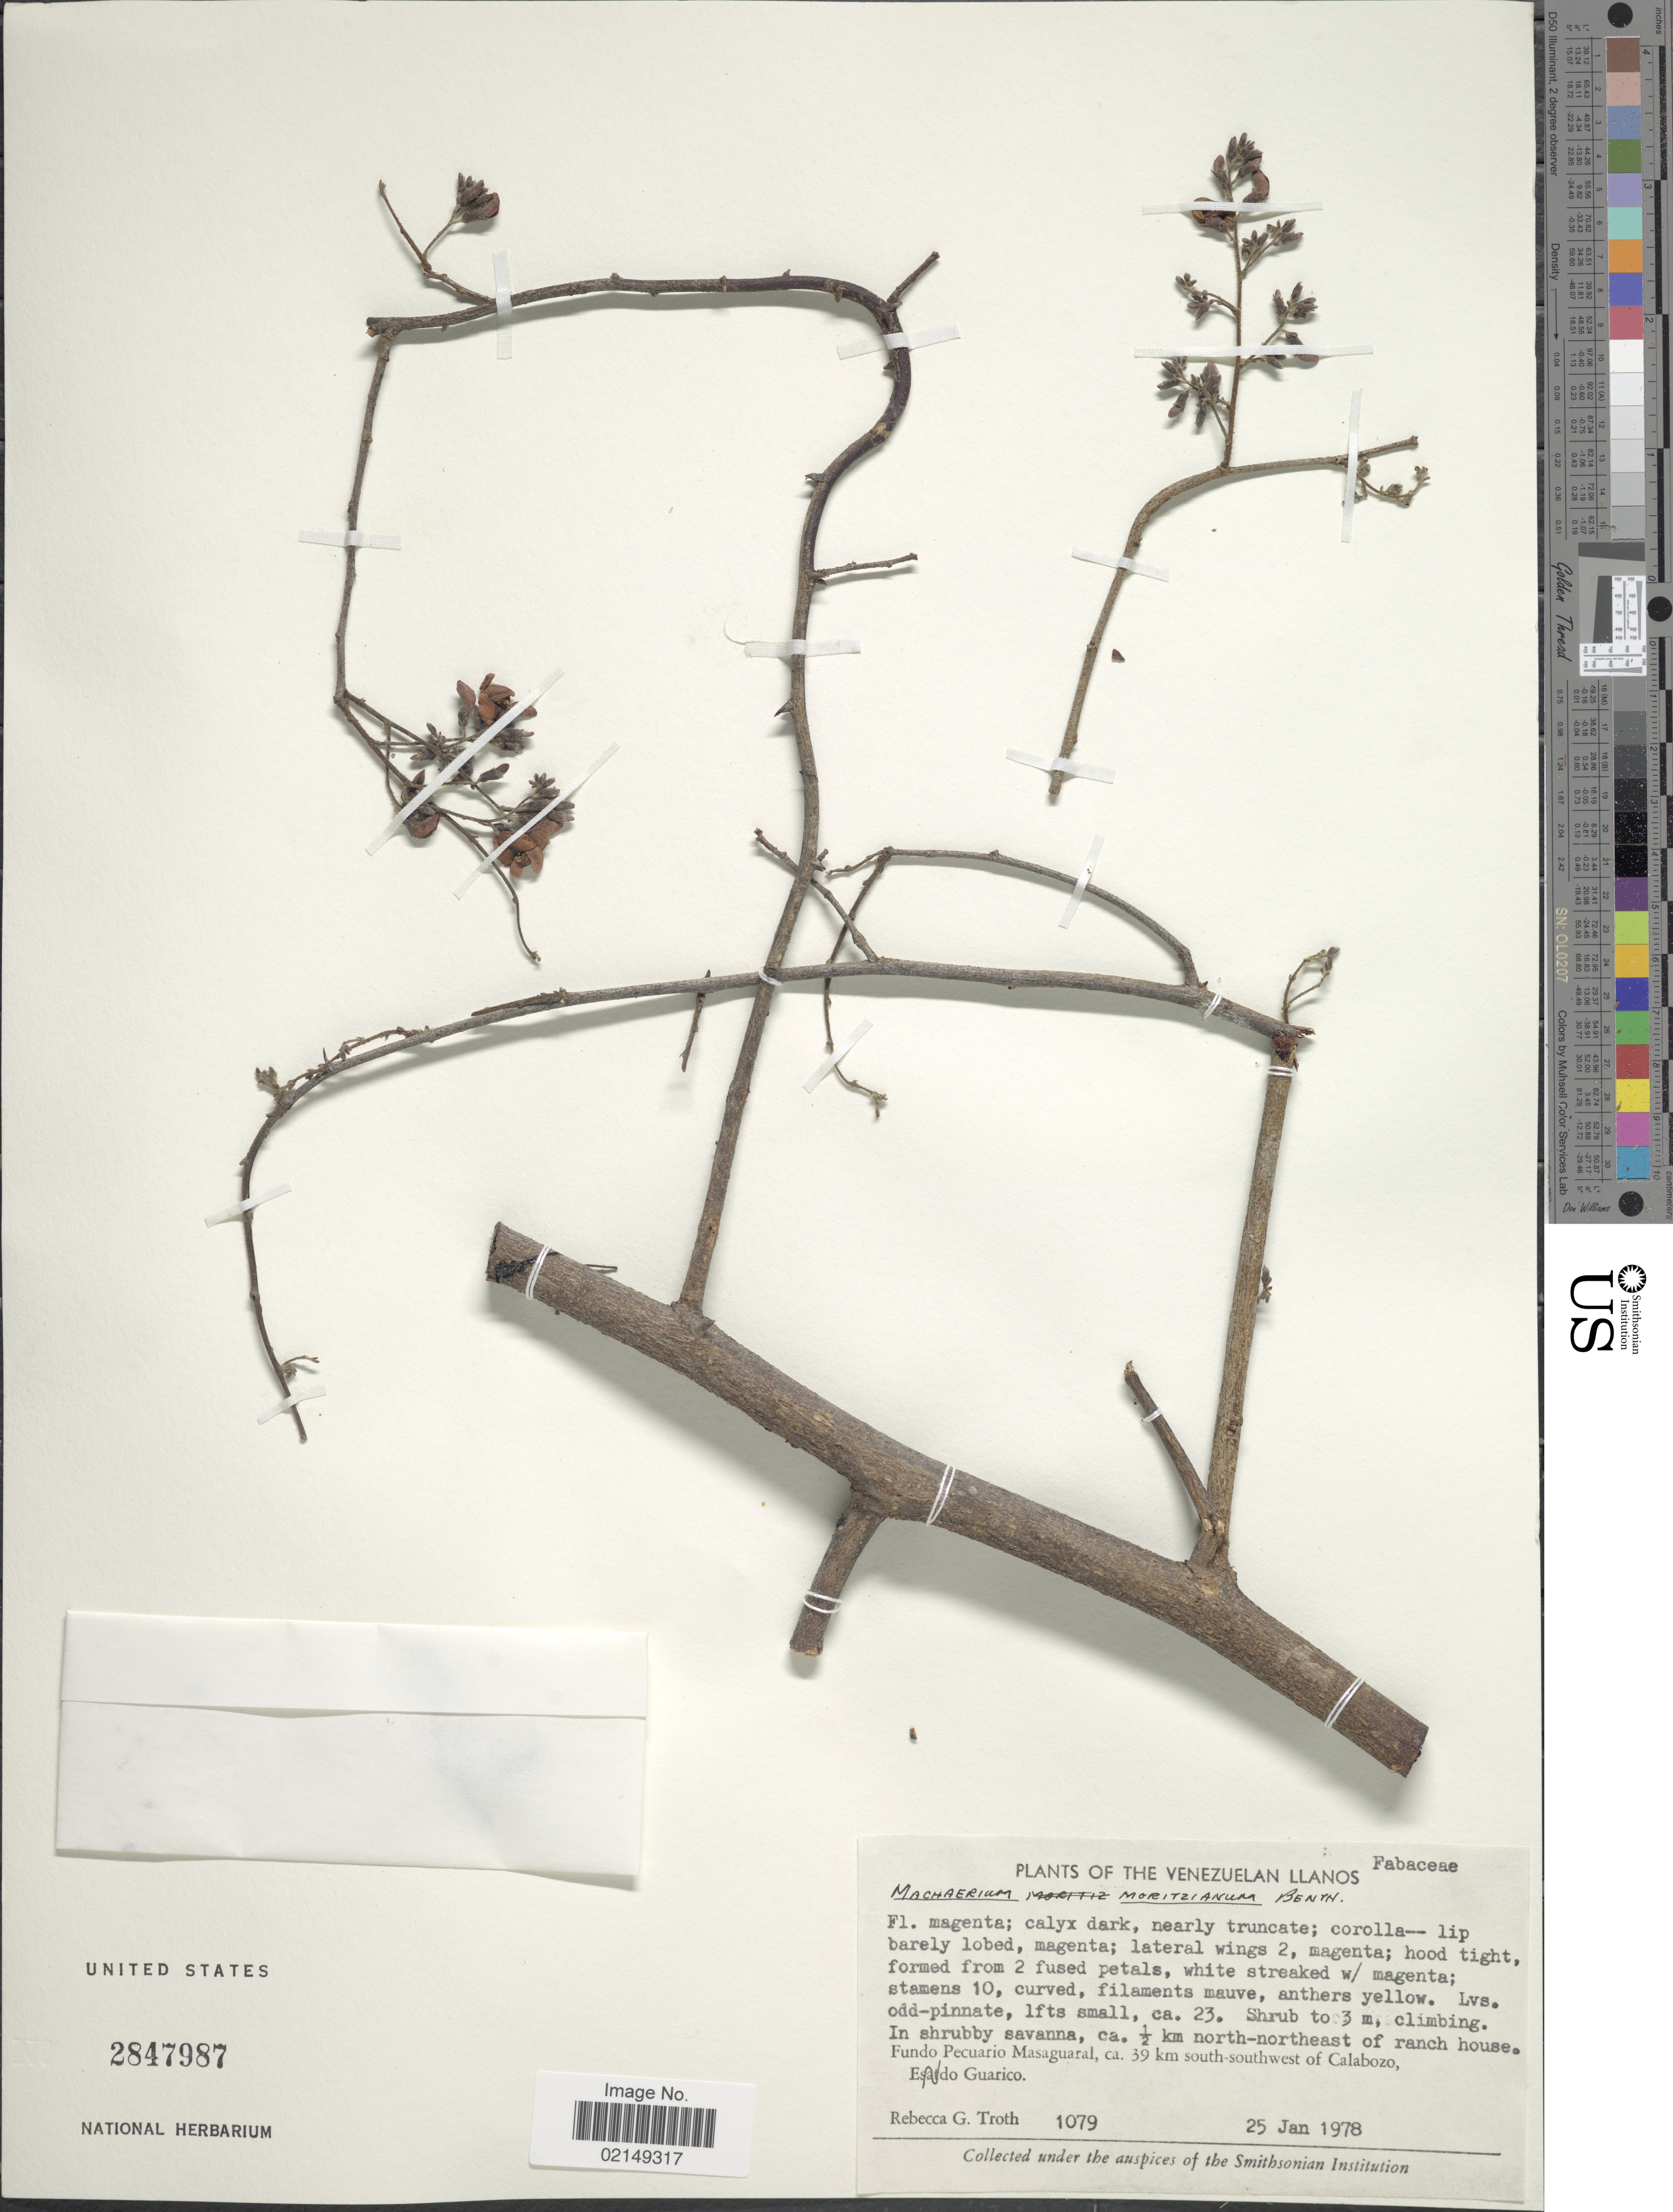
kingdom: Plantae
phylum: Tracheophyta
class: Magnoliopsida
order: Fabales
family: Fabaceae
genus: Machaerium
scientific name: Machaerium moritzianum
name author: Benth.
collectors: R. Troth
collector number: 1079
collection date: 1978-01-25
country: Venezuela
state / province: Guárico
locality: Ca. 1/2 km north-northeast of ranch house. Fundo Pecuario Masaguaral, ca. 39 km south-southwest of Calabozo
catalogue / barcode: US 2847987